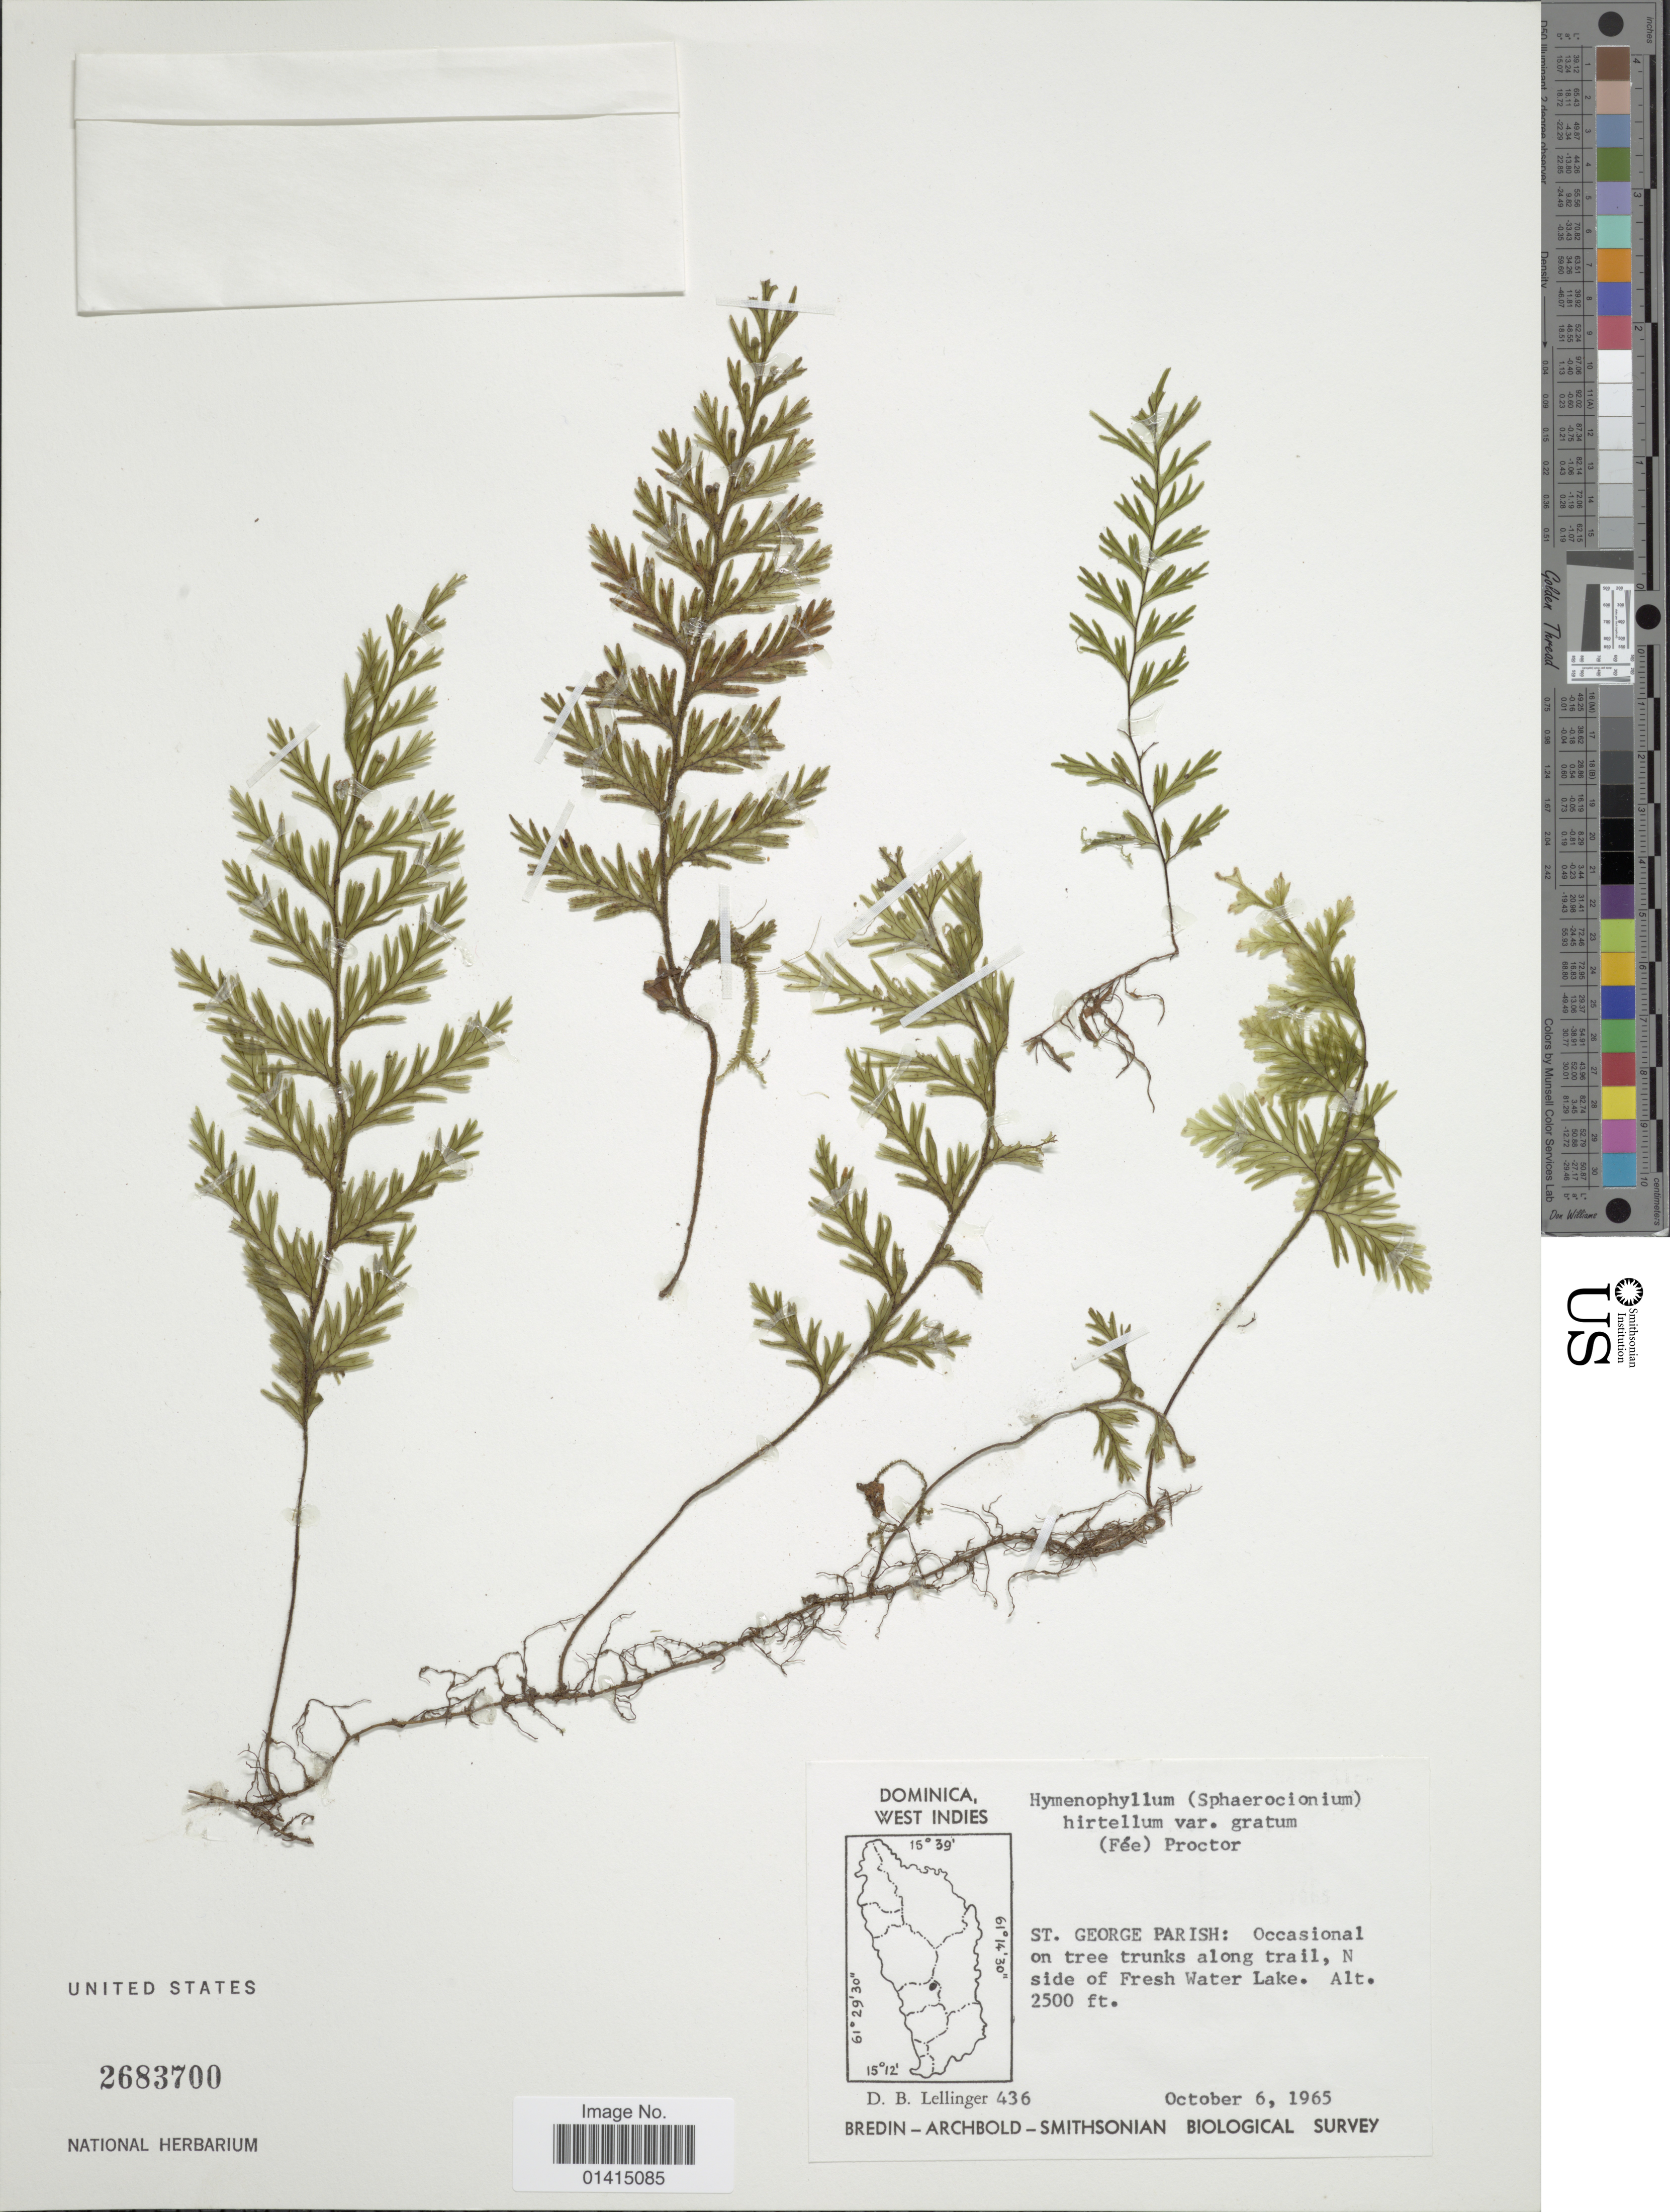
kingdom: Plantae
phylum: Tracheophyta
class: Polypodiopsida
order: Hymenophyllales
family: Hymenophyllaceae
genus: Hymenophyllum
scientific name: Hymenophyllum hirtellum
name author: Sw. in Schrad.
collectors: D. B. Lellinger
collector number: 436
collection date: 1965-10-06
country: Dominica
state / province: St. George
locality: Dominica, West Indies, St. George Parish: occasional on tree trunks along trail, N side of Fresh Water Lake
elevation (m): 762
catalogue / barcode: US 2683700